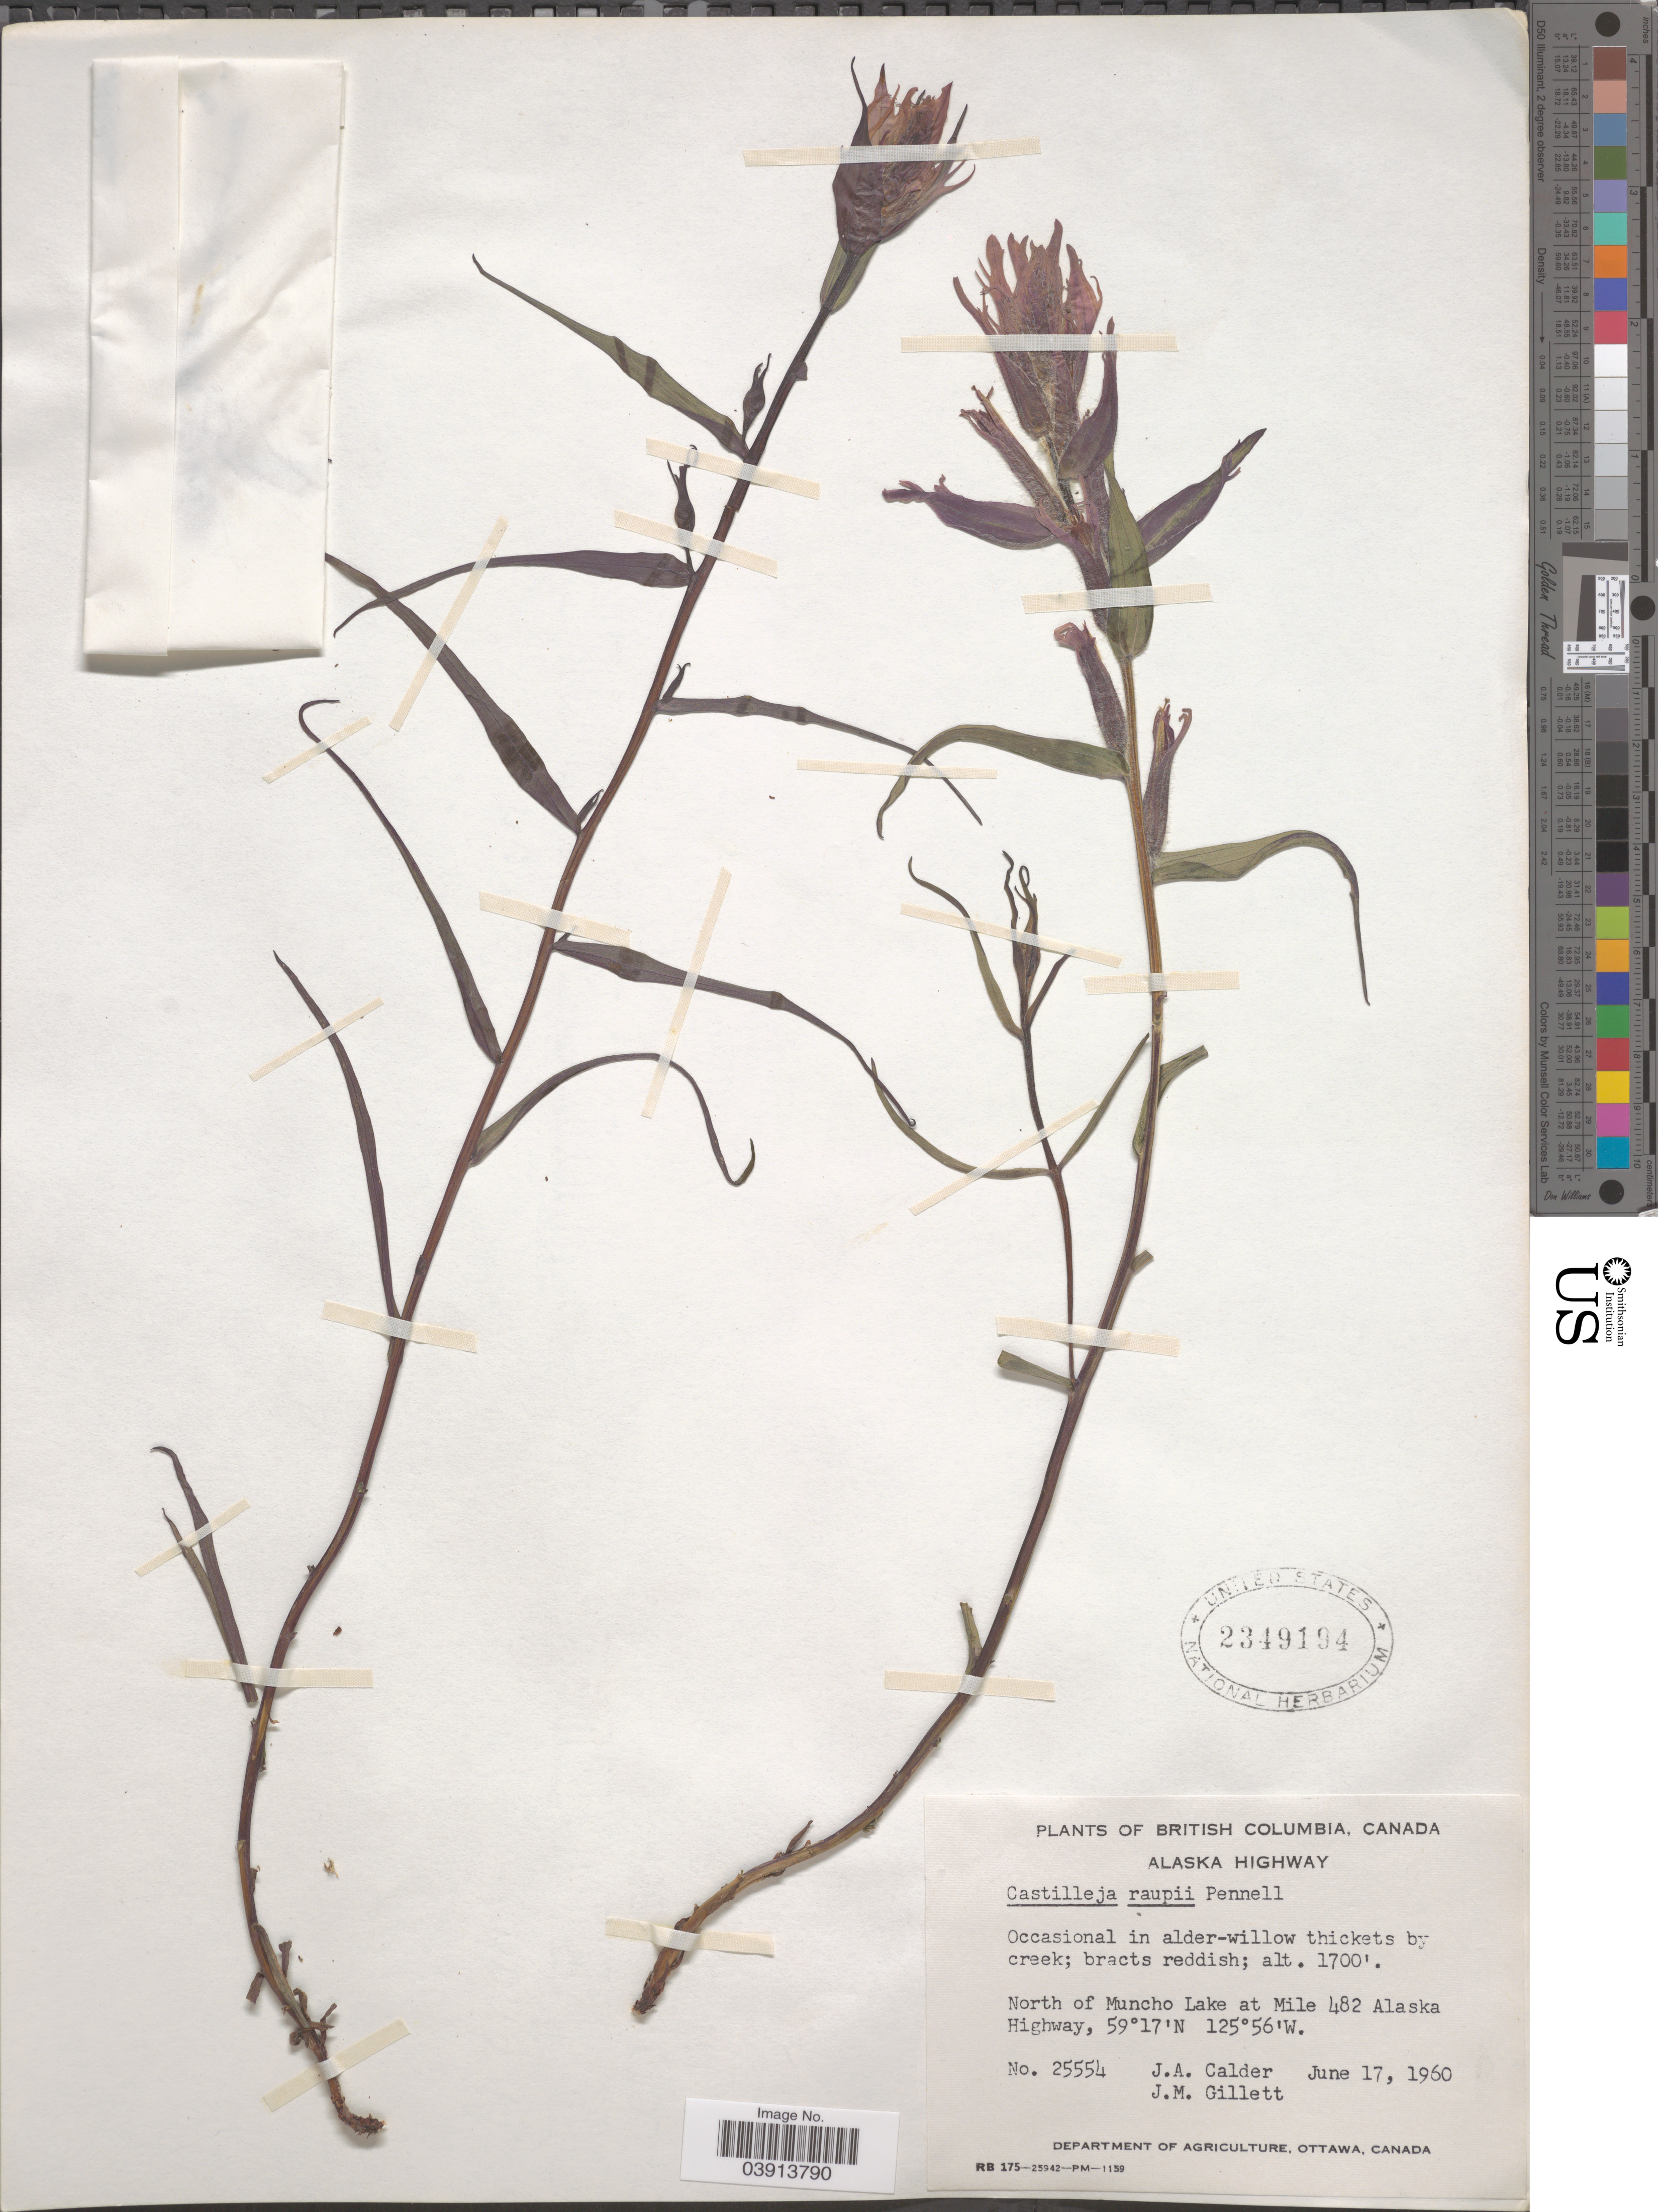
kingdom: Plantae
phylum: Tracheophyta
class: Magnoliopsida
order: Lamiales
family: Orobanchaceae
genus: Castilleja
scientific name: Castilleja raupii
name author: Pennell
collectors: J. A. Calder & J. M. Gillett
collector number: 25554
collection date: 1960-06-17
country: Canada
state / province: British Columbia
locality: Alaska Highway. North of Muncho Lake at Mile 482 Alaska Highway.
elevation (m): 518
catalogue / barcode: US 2349194